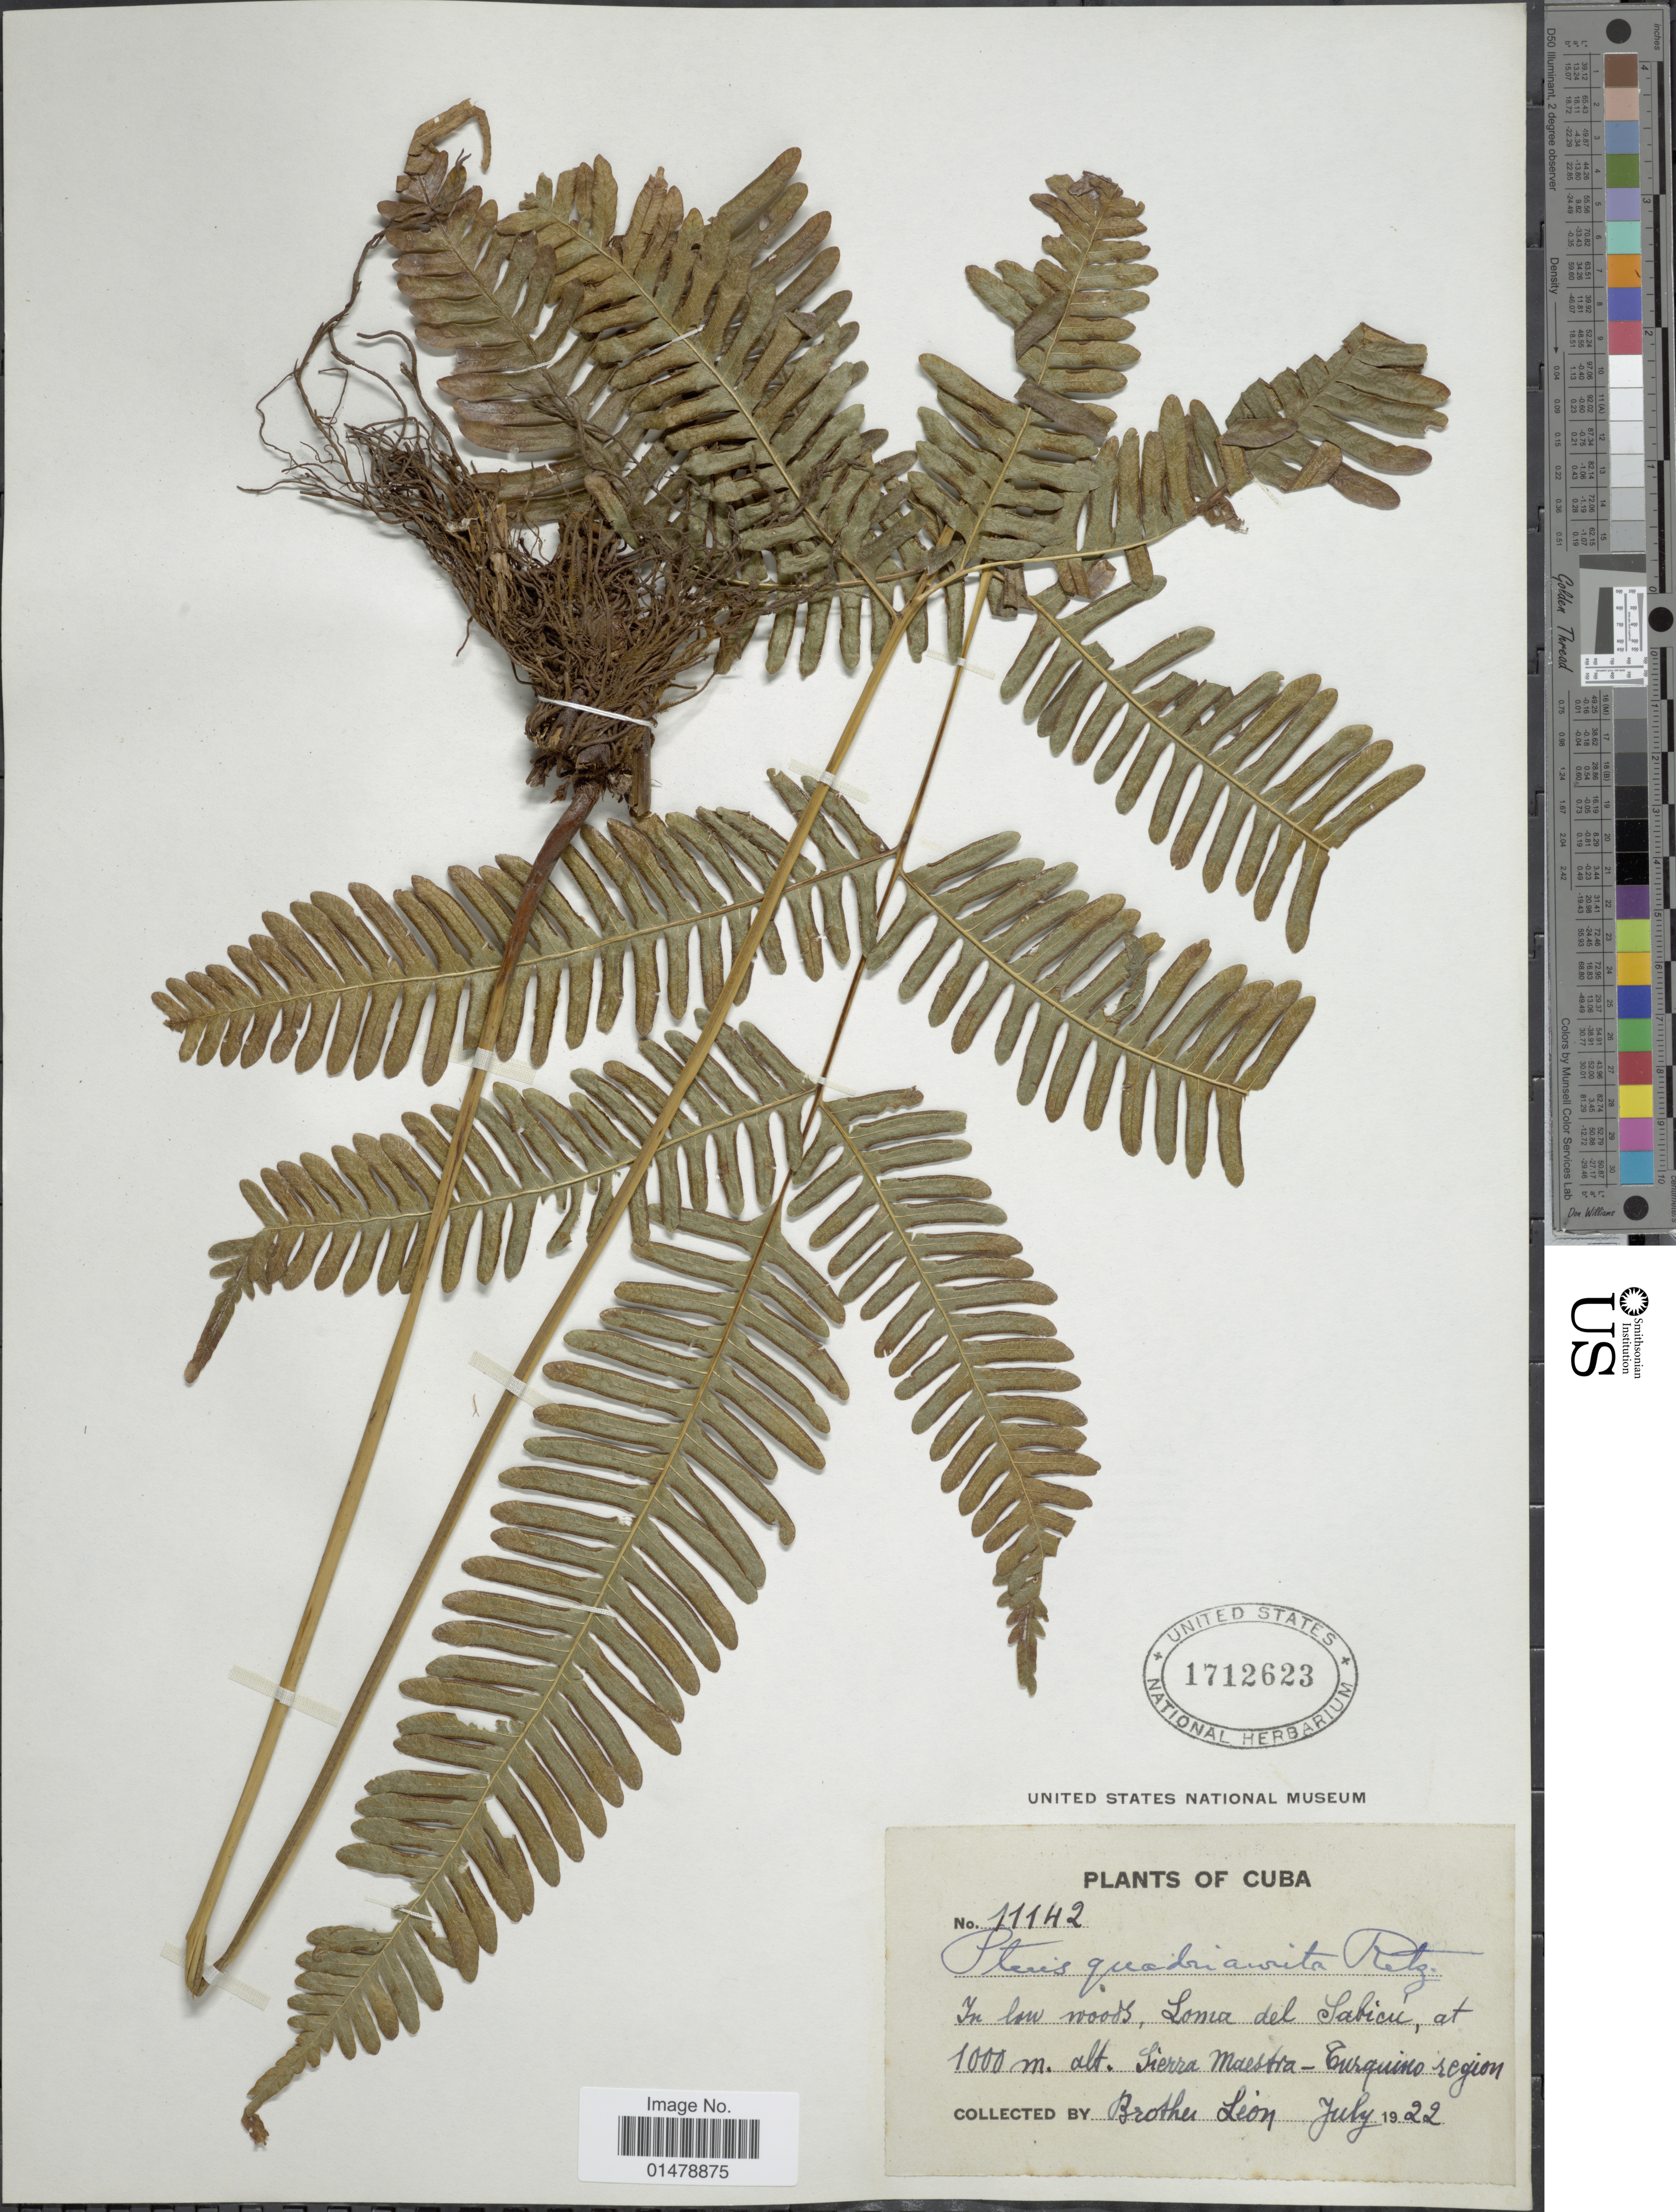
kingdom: Plantae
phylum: Tracheophyta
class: Polypodiopsida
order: Polypodiales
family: Pteridaceae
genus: Pteris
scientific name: Pteris quadriaurita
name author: Retz.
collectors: Bro. León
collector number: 11142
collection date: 1922-07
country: Cuba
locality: Sierra Maestra-Turquino region.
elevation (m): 1000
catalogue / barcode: US 1712623